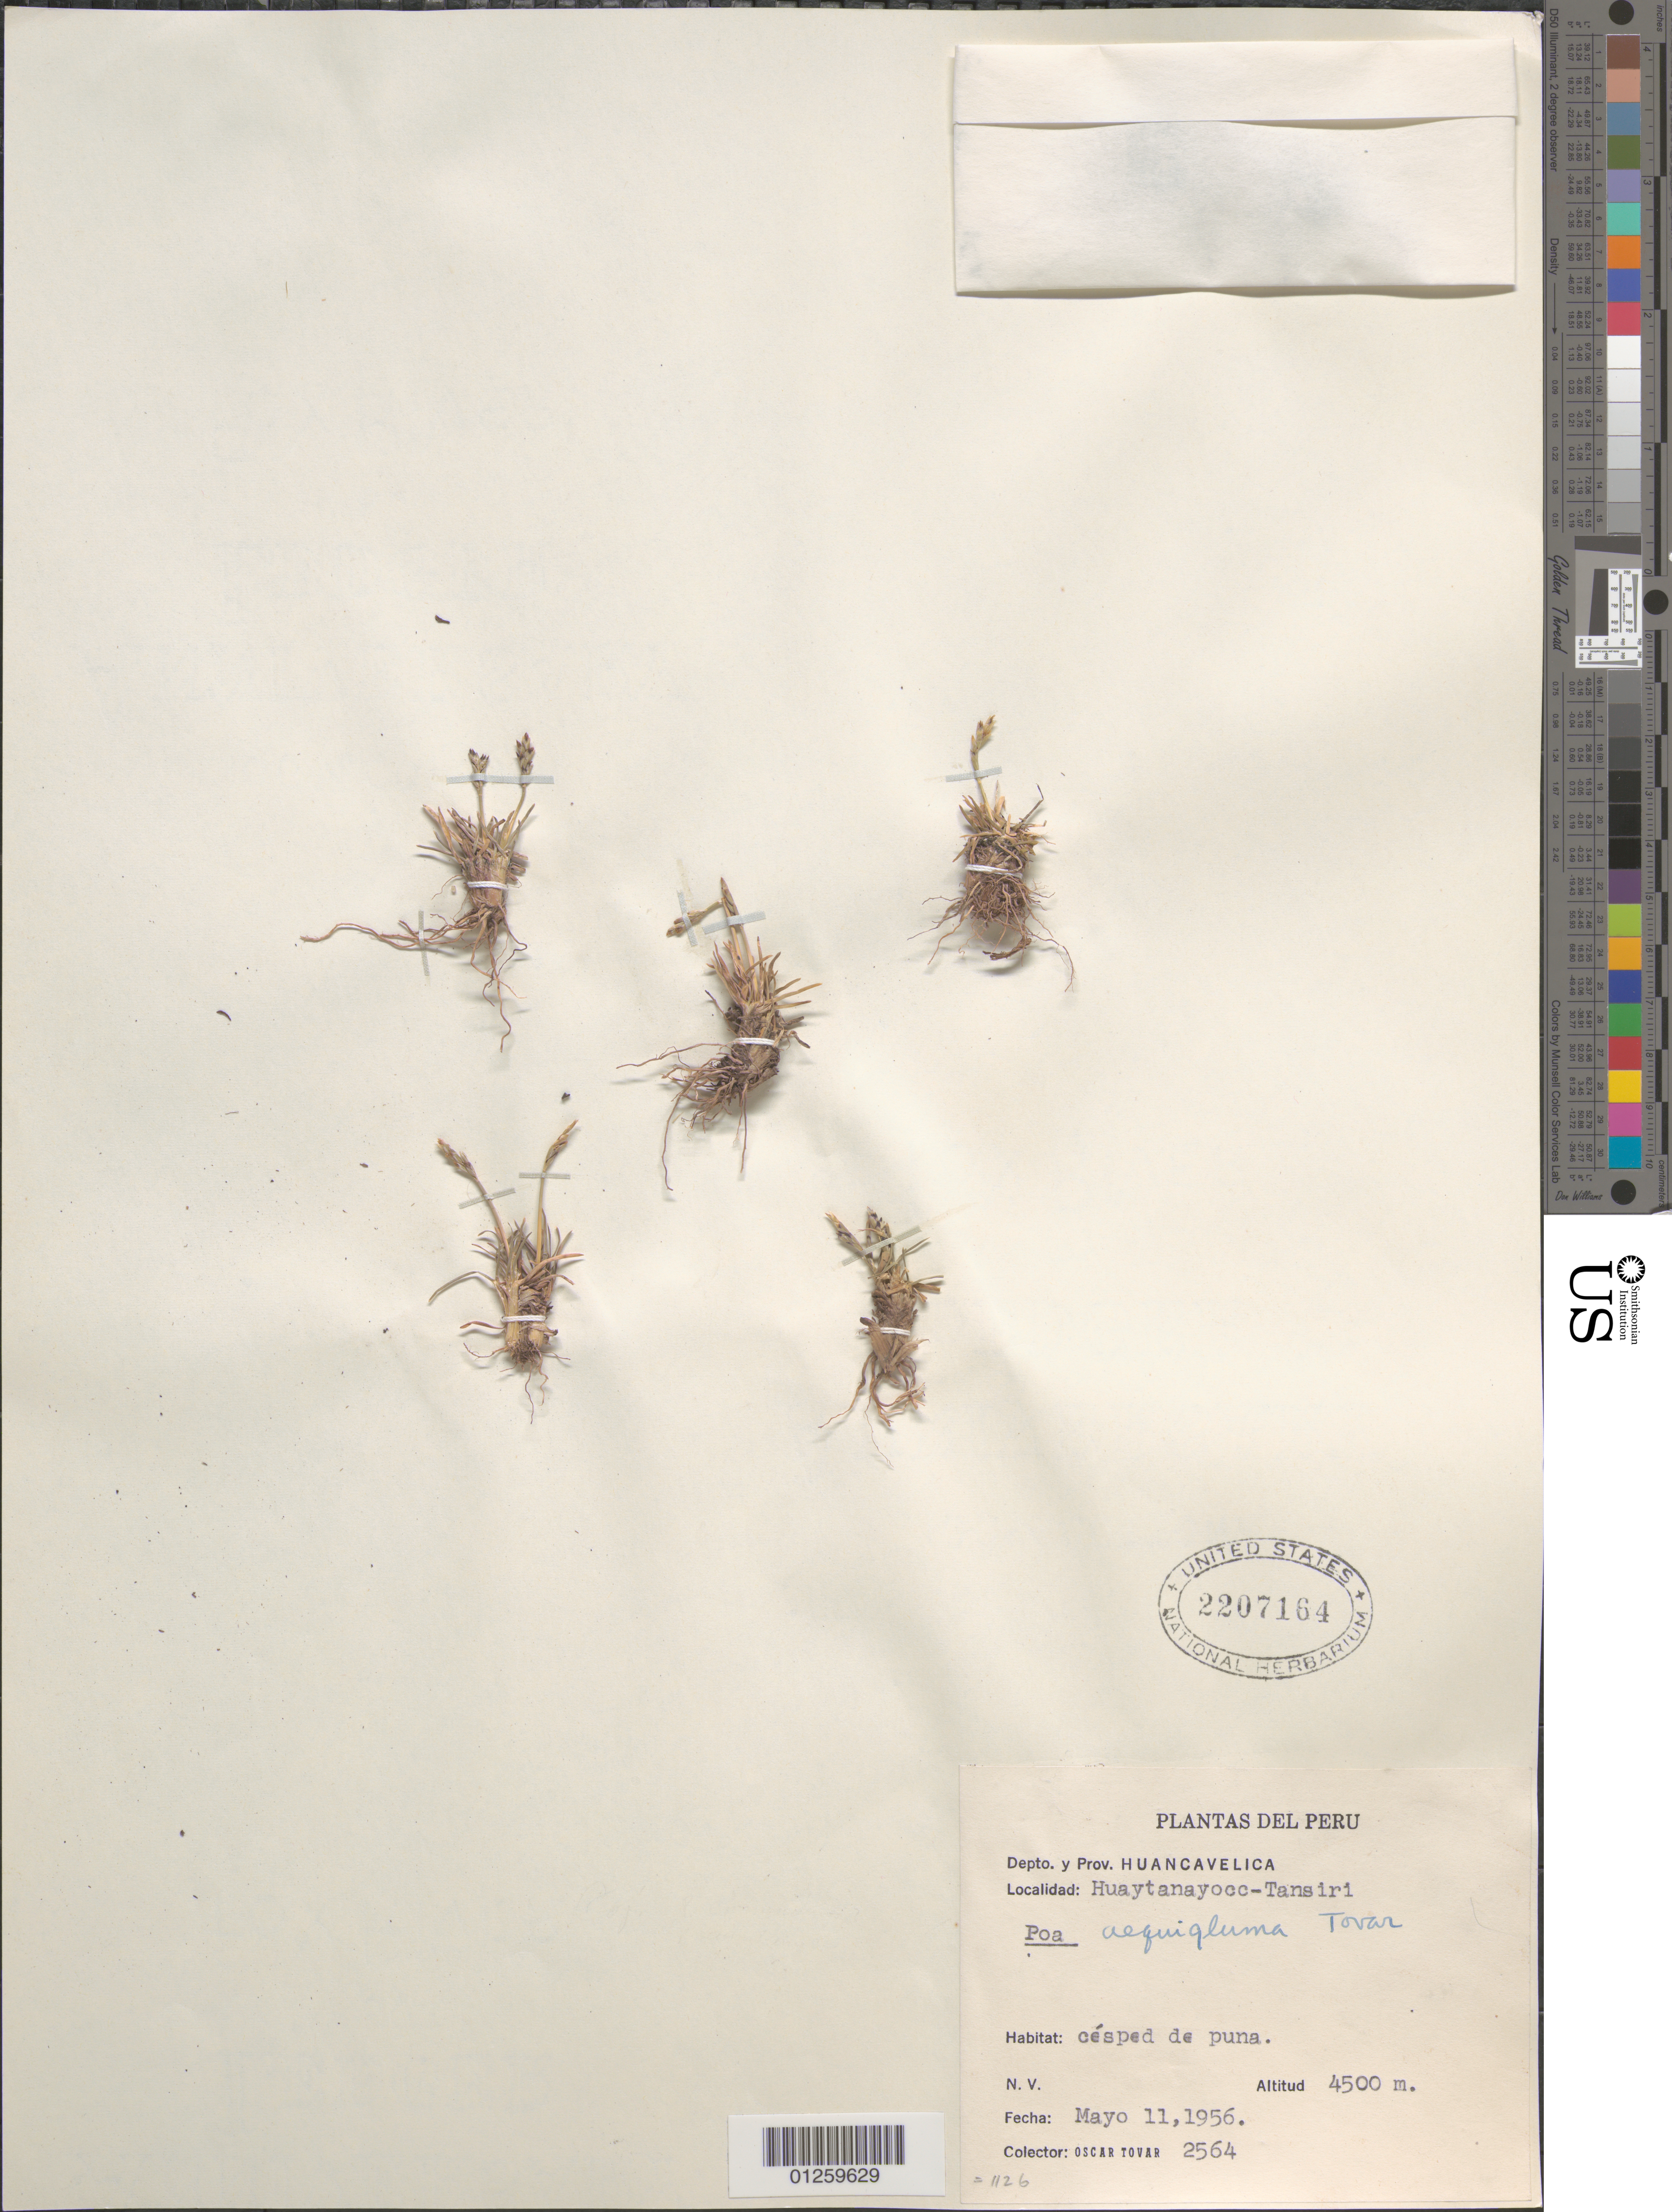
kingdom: Plantae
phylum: Tracheophyta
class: Liliopsida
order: Poales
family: Poaceae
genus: Poa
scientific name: Poa aequigluma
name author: Tovar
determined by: Soreng, Robert J., Research Associate (BOT), Smithsonian Institution - National Museum of Natural History (UNITED STATES)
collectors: Ó. Tovar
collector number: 2564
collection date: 1956-05-11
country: Peru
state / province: Huancavelica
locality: Huaytanayocc-Tansiri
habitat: cesped de puna.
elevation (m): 4500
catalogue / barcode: US 2207164